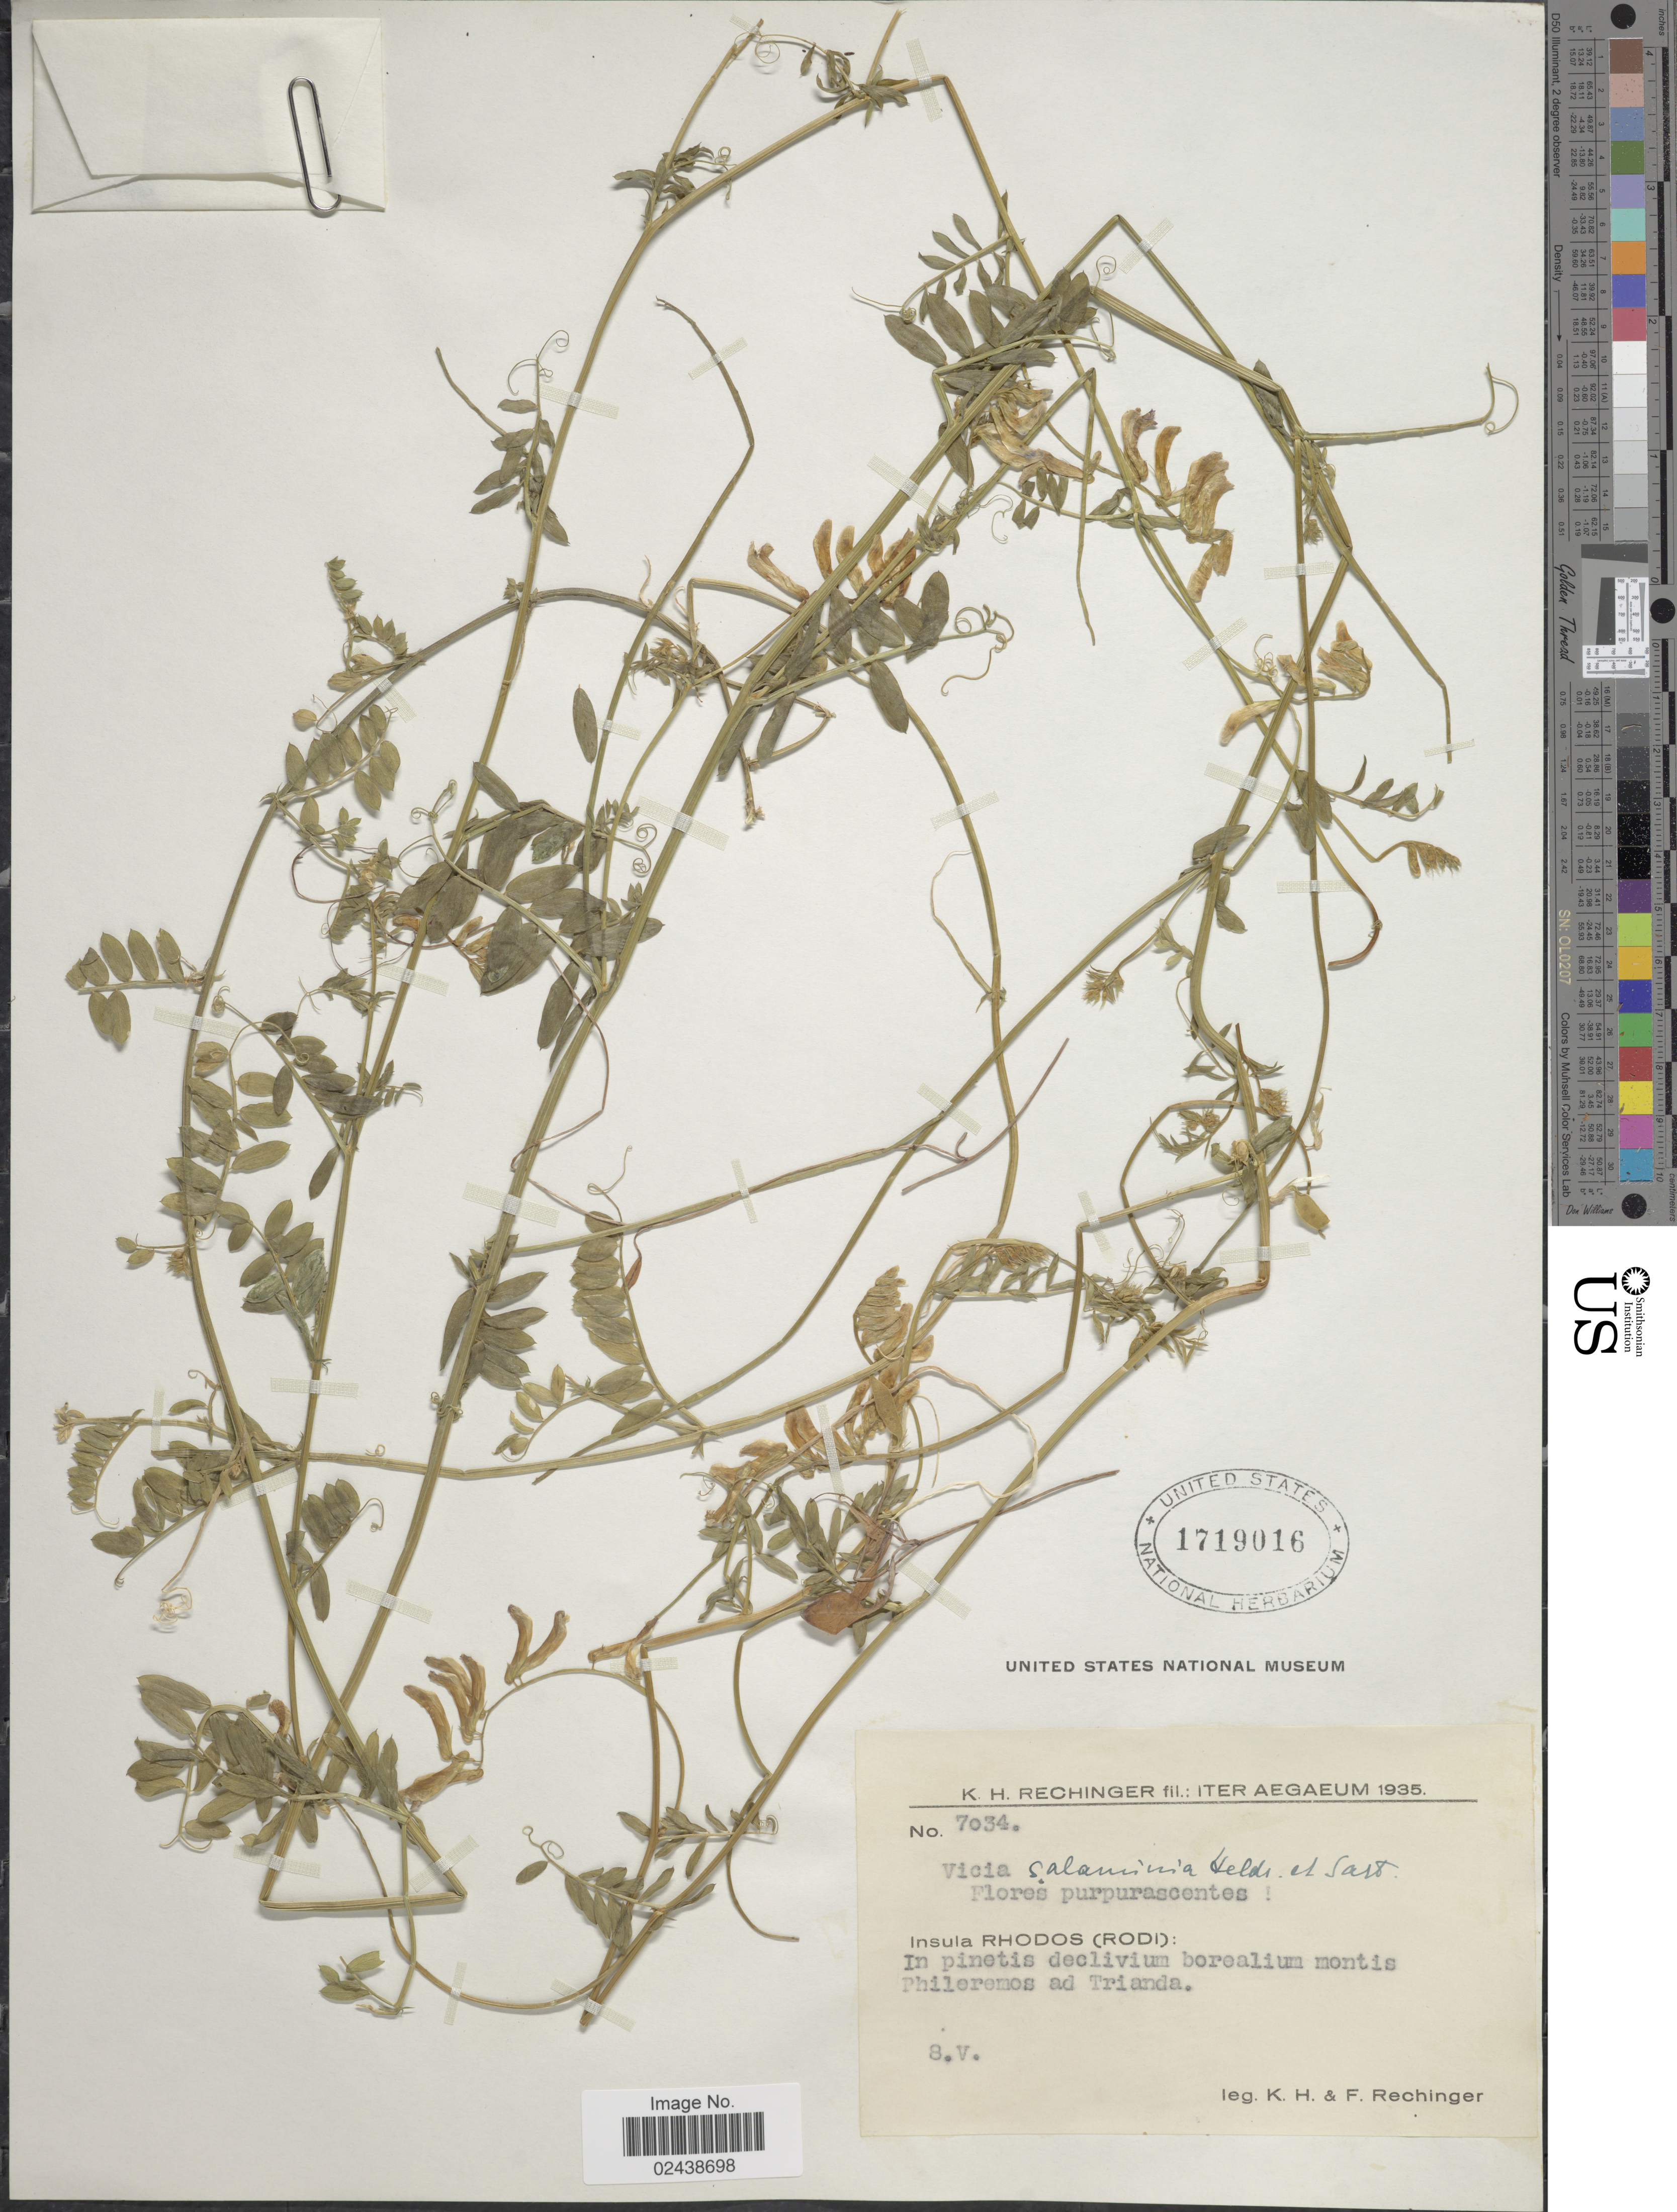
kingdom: Plantae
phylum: Tracheophyta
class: Magnoliopsida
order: Fabales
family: Fabaceae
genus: Vicia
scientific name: Vicia calamina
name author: Heldr. & Sartori ex Boiss.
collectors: K. H. Rechinger & F. Rechinger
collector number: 7034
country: Greece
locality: Insula Rhodos (Rodi): In pinetis declivium borealium montis Phileremos ad Trianda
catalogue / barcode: US 1719016